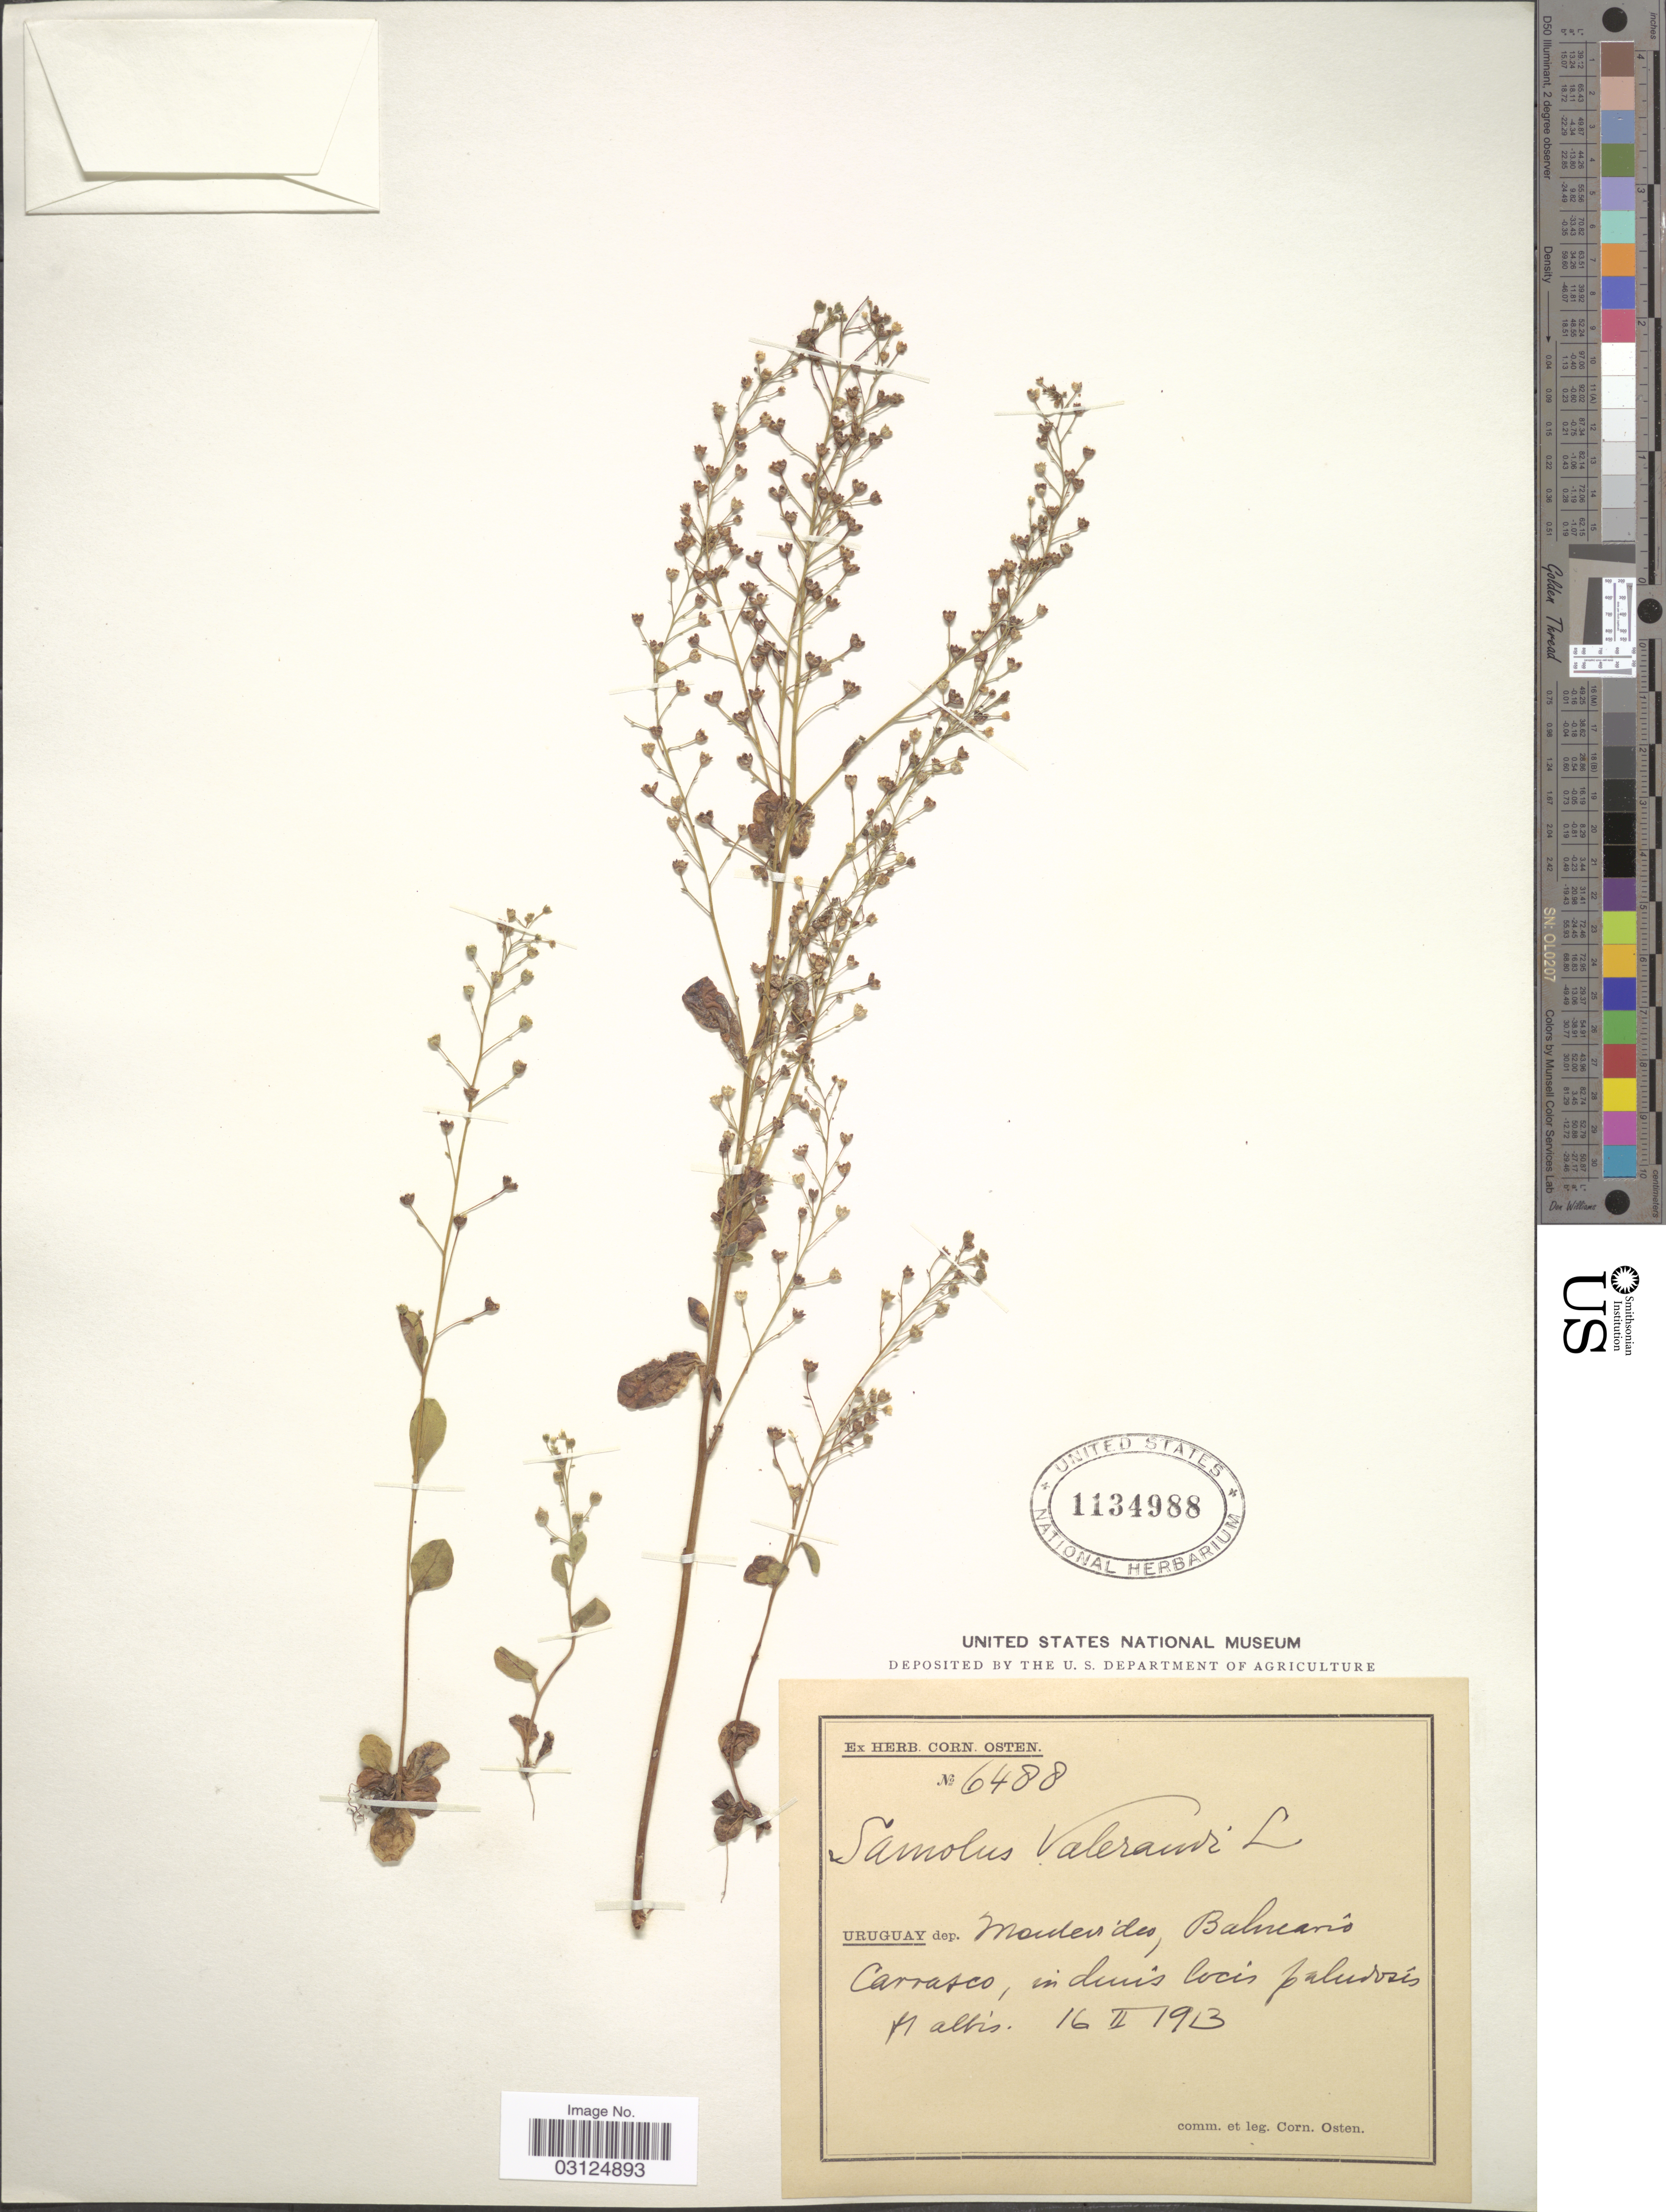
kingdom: Plantae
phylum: Tracheophyta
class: Magnoliopsida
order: Ericales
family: Primulaceae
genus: Samolus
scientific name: Samolus parviflorus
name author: Raf.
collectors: C. Osten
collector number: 6488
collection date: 1913-02-16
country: Uruguay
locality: Dep. Montevideo, Balneario Carrasco.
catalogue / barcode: US 1134988